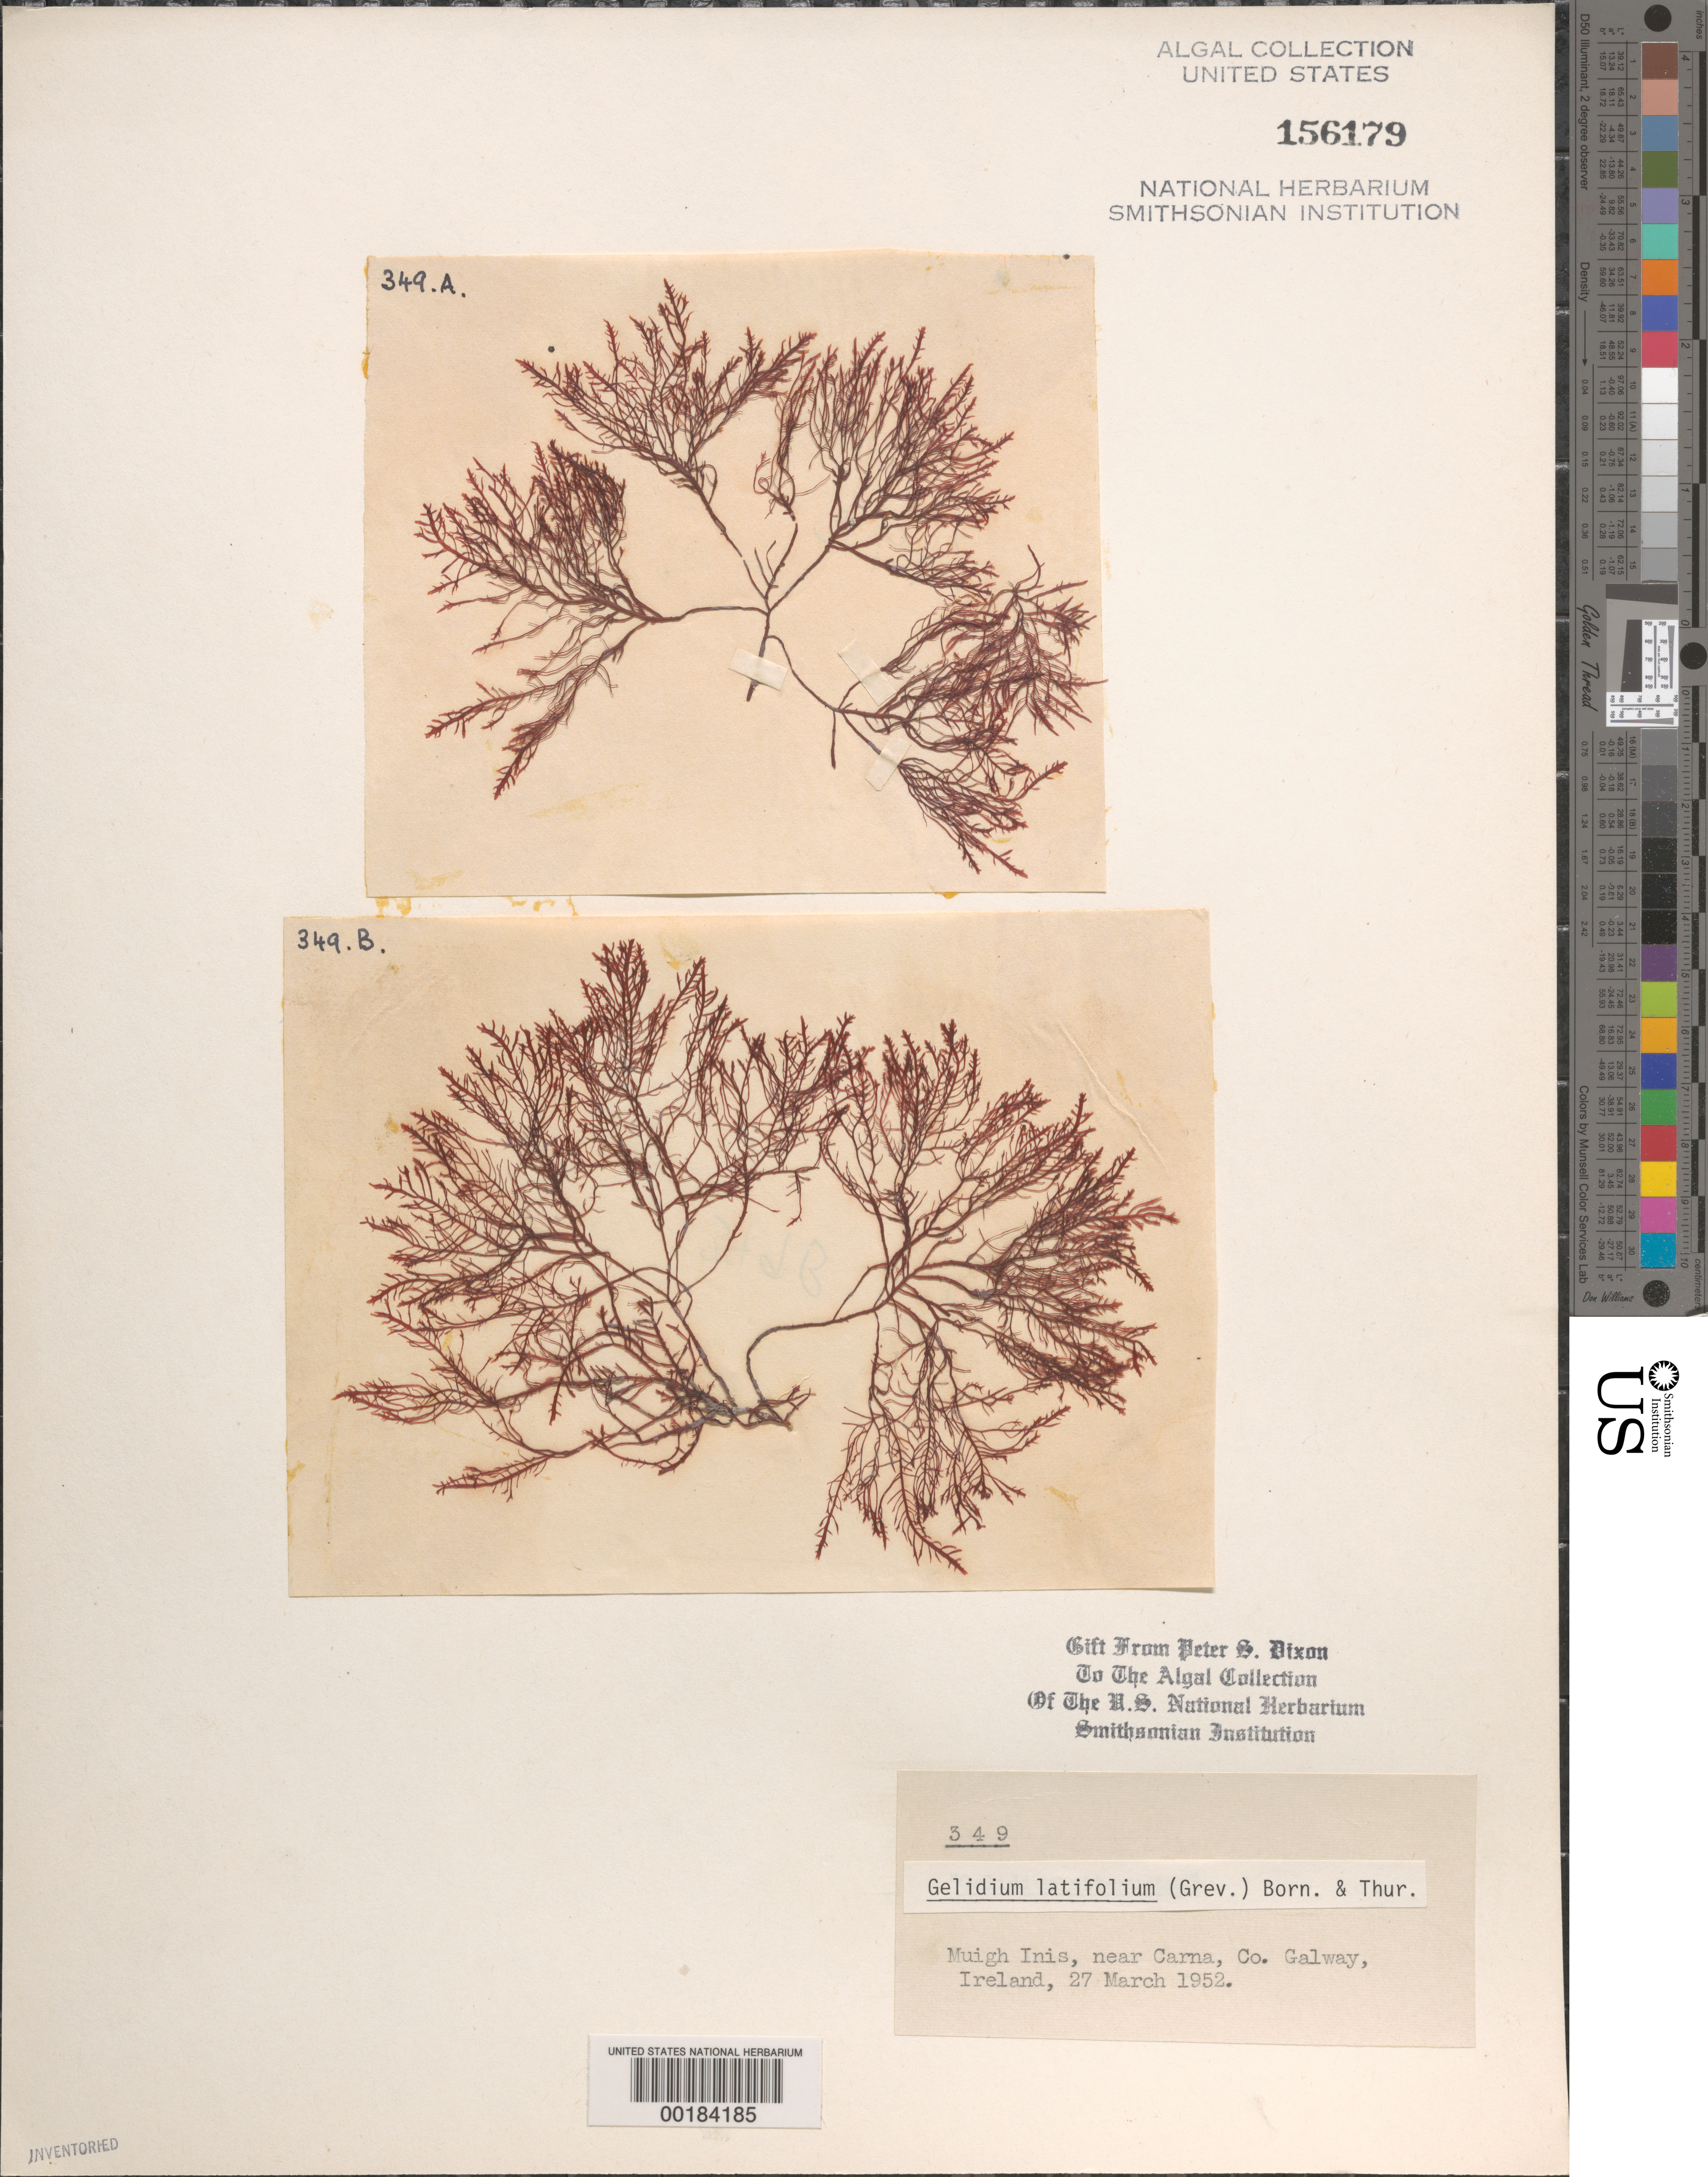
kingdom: Plantae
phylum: Rhodophyta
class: Florideophyceae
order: Gelidiales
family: Gelidiaceae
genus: Gelidium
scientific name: Gelidium spinosum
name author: (S.G. Gmel.) P.C. Silva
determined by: Algae name updating Project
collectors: P. S. Dixon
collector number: PSD 349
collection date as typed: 27 Mar 1952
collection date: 1952-03-27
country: Ireland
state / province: Connaught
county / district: Galway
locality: Muigh Inis, near Carna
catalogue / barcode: US 156179